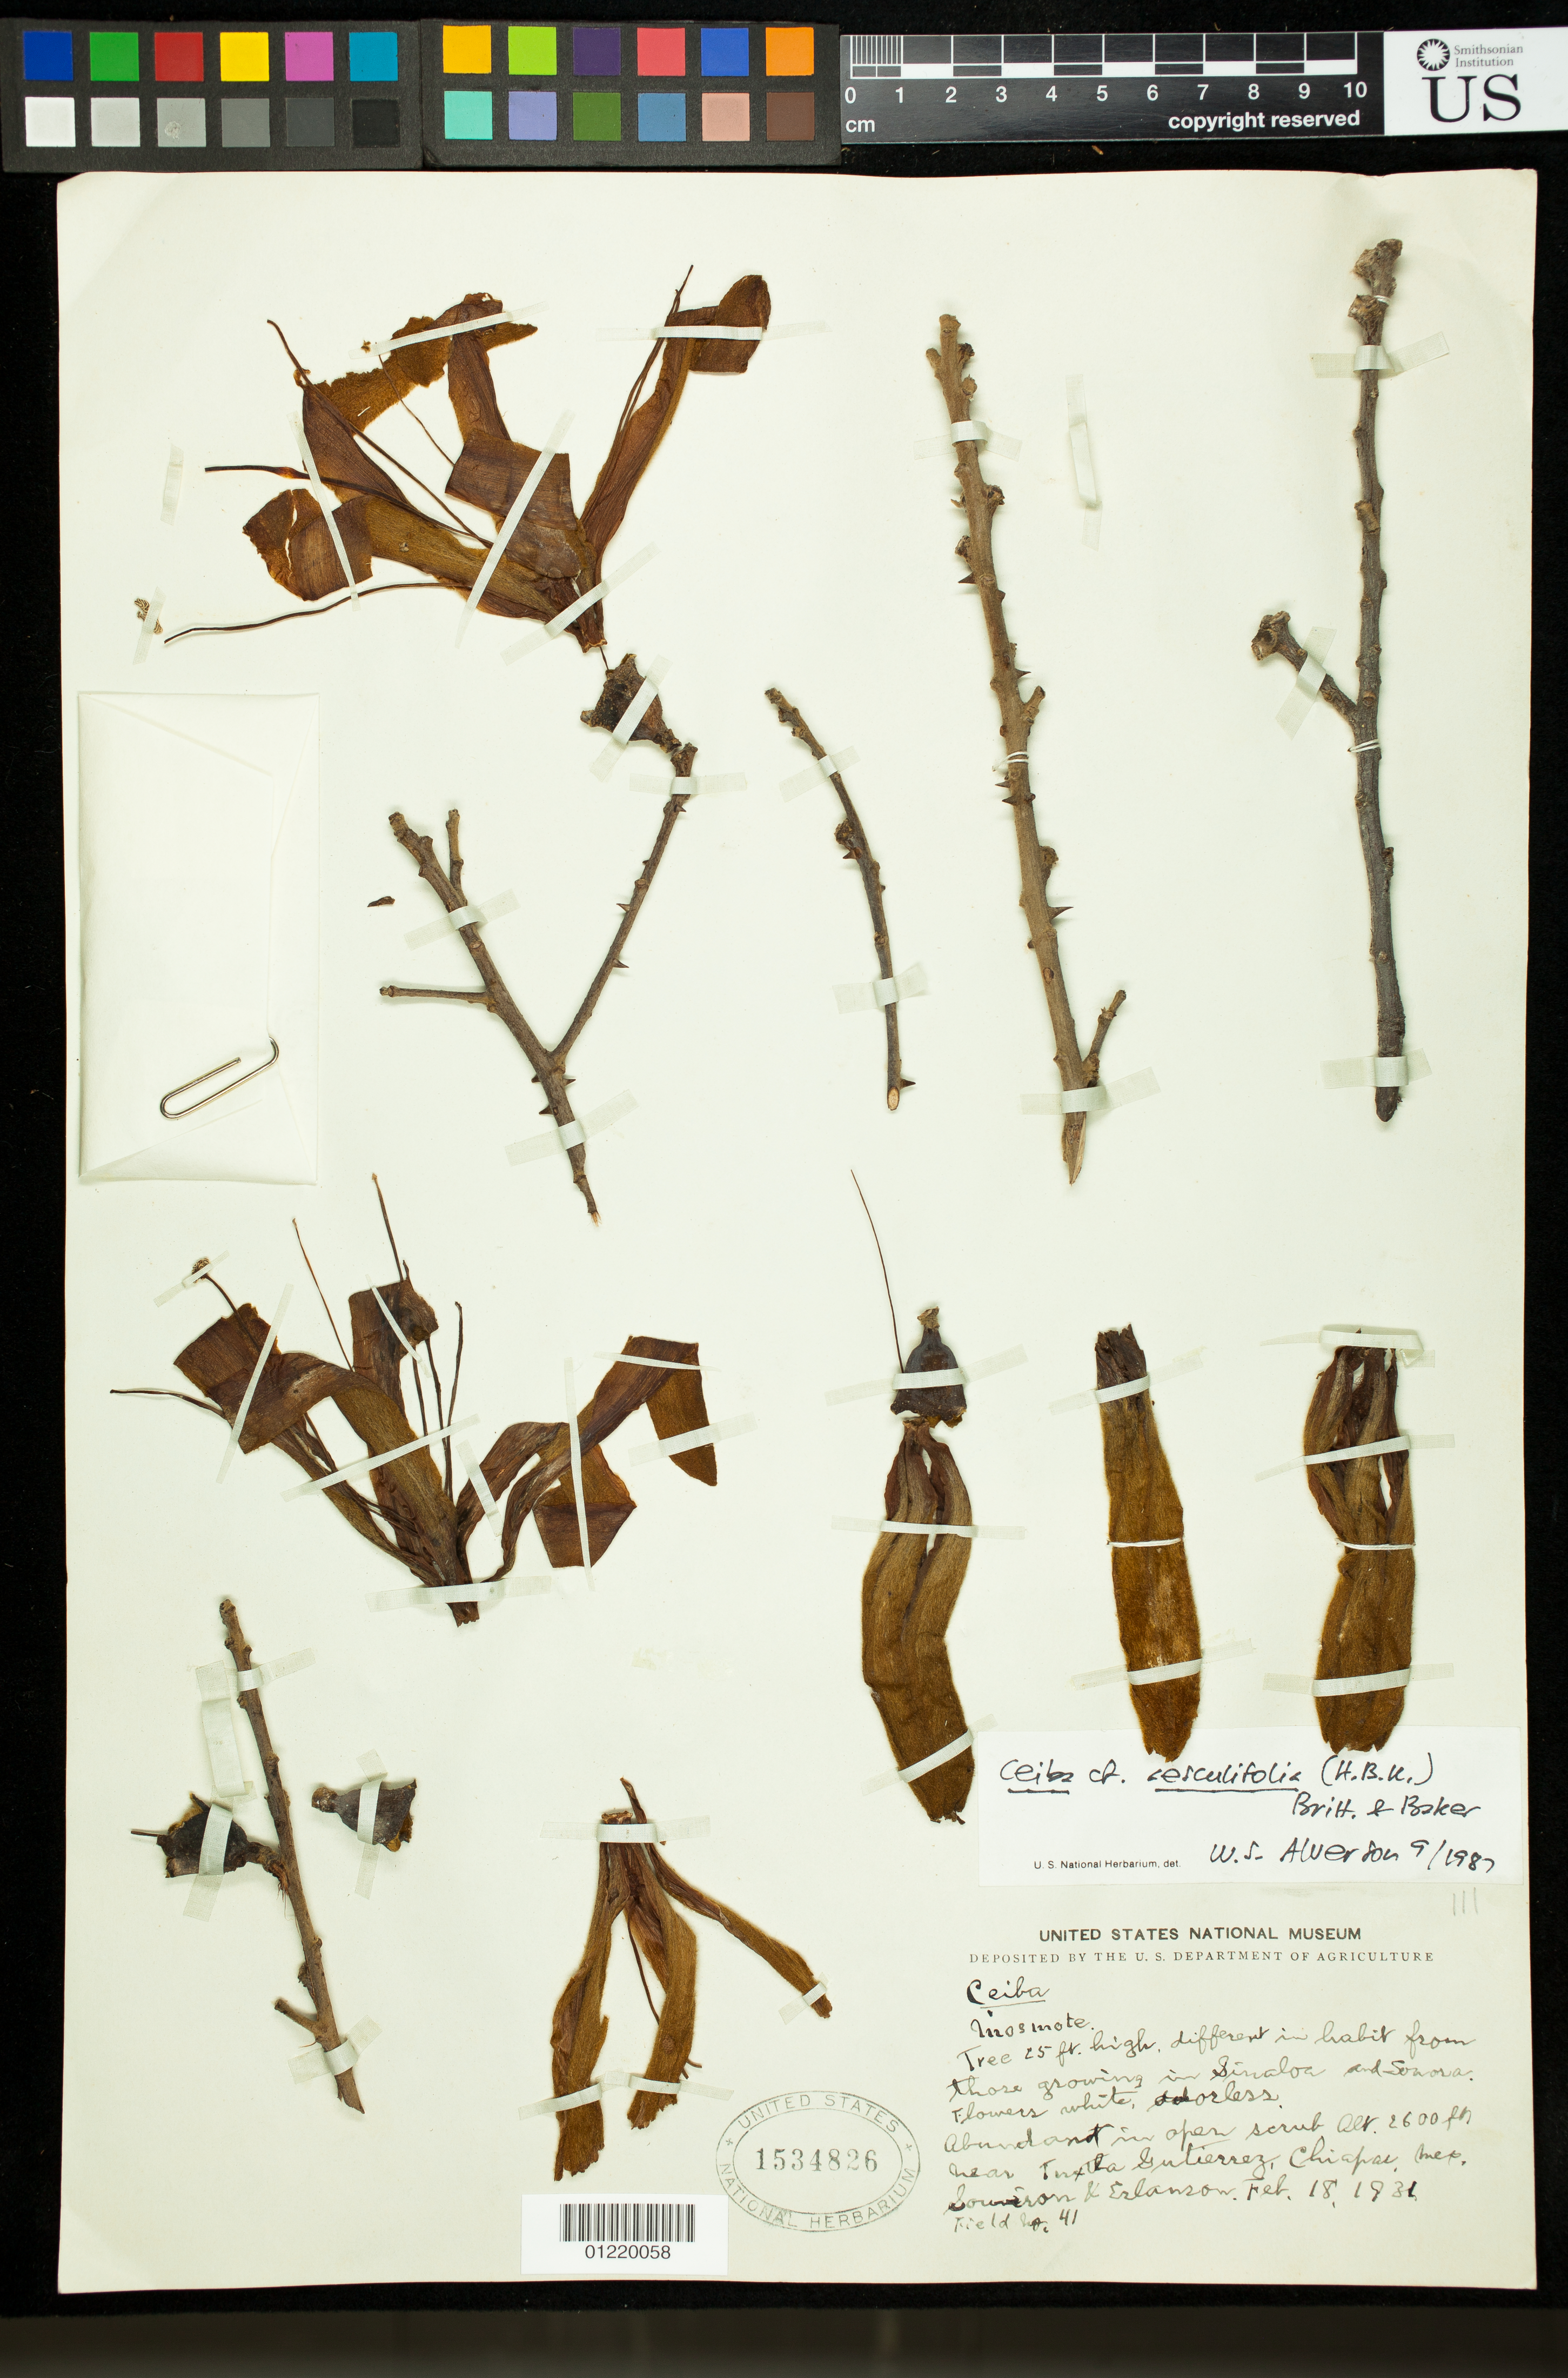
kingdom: Plantae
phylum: Tracheophyta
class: Magnoliopsida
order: Malvales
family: Malvaceae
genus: Ceiba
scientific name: Ceiba aesculifolia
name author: (Kunth) Britten & Baker f.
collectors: M. J. Souviron & Erlanson, --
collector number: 41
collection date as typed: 2/18/1931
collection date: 1931-02-18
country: Mexico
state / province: Chiapas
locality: Near Tuxtla Gutiérrez,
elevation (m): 792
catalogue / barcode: US 1534826